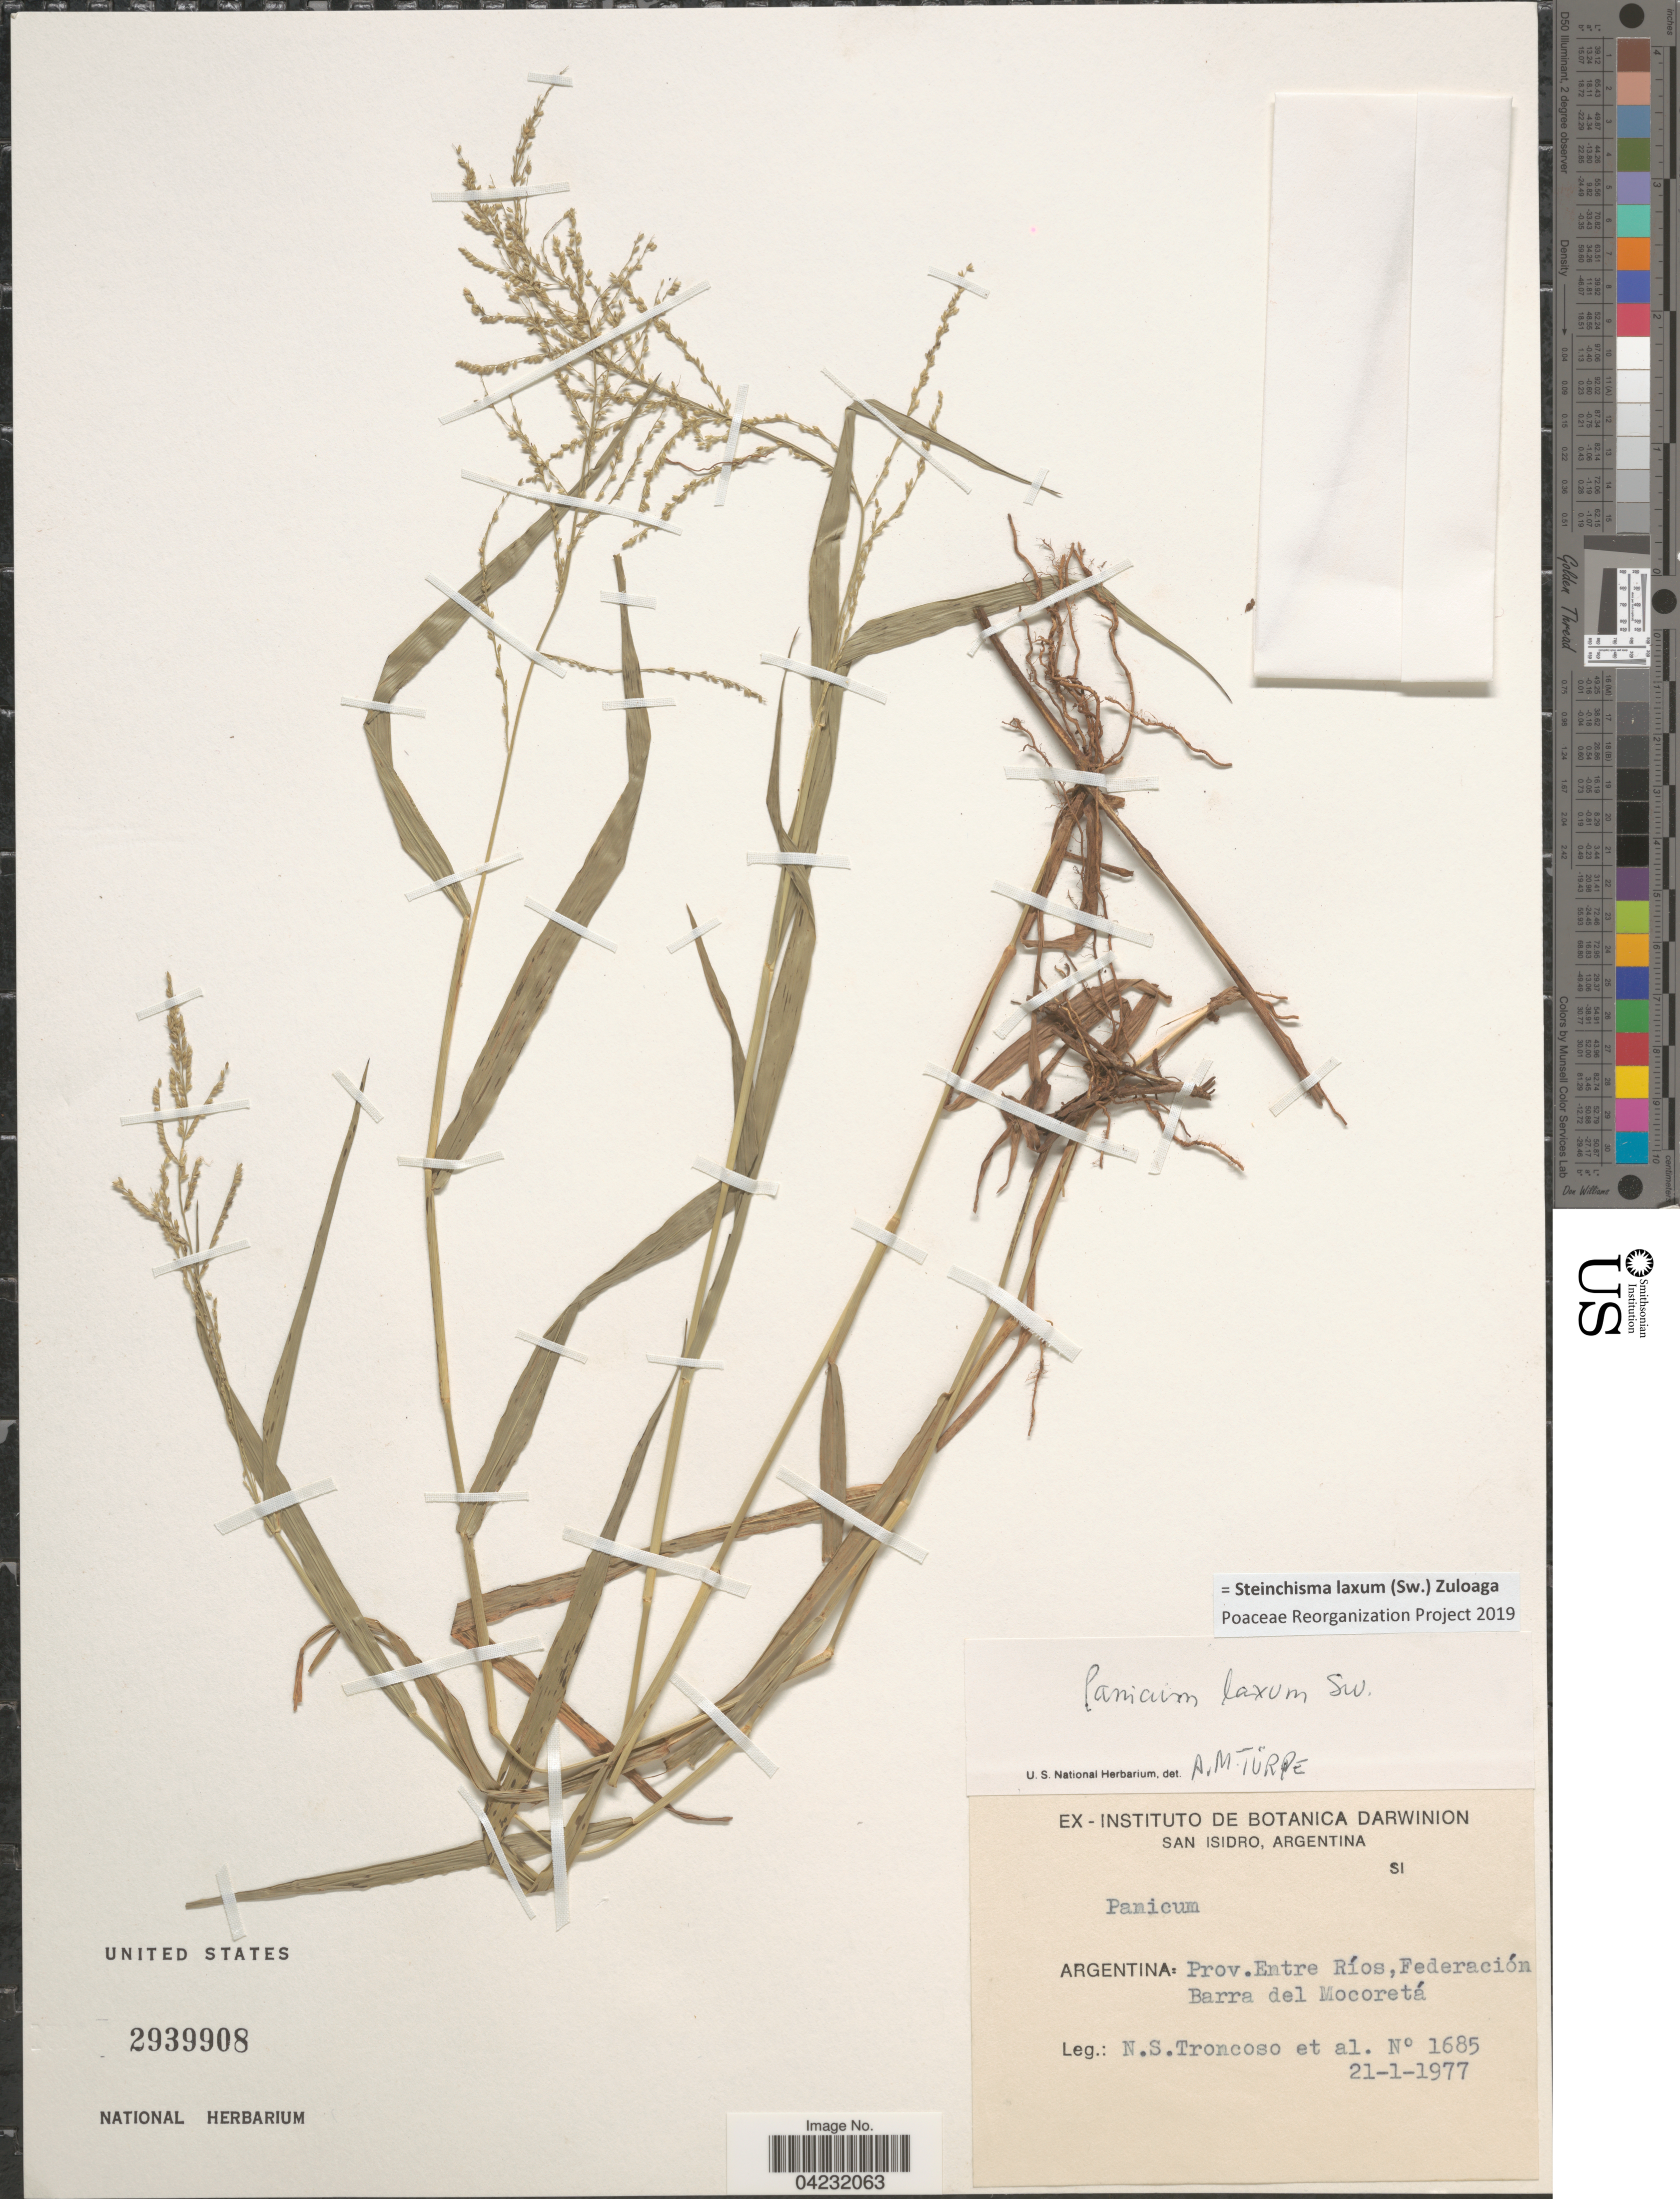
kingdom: Plantae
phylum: Tracheophyta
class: Liliopsida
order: Poales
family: Poaceae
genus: Steinchisma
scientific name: Steinchisma laxum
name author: (Sw.) Zuloaga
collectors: N. Troncoso & et al.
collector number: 1685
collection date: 1977-01-21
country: Argentina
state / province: Entre Rios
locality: Federación. Barra del Mocoretá.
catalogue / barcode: US 2939908